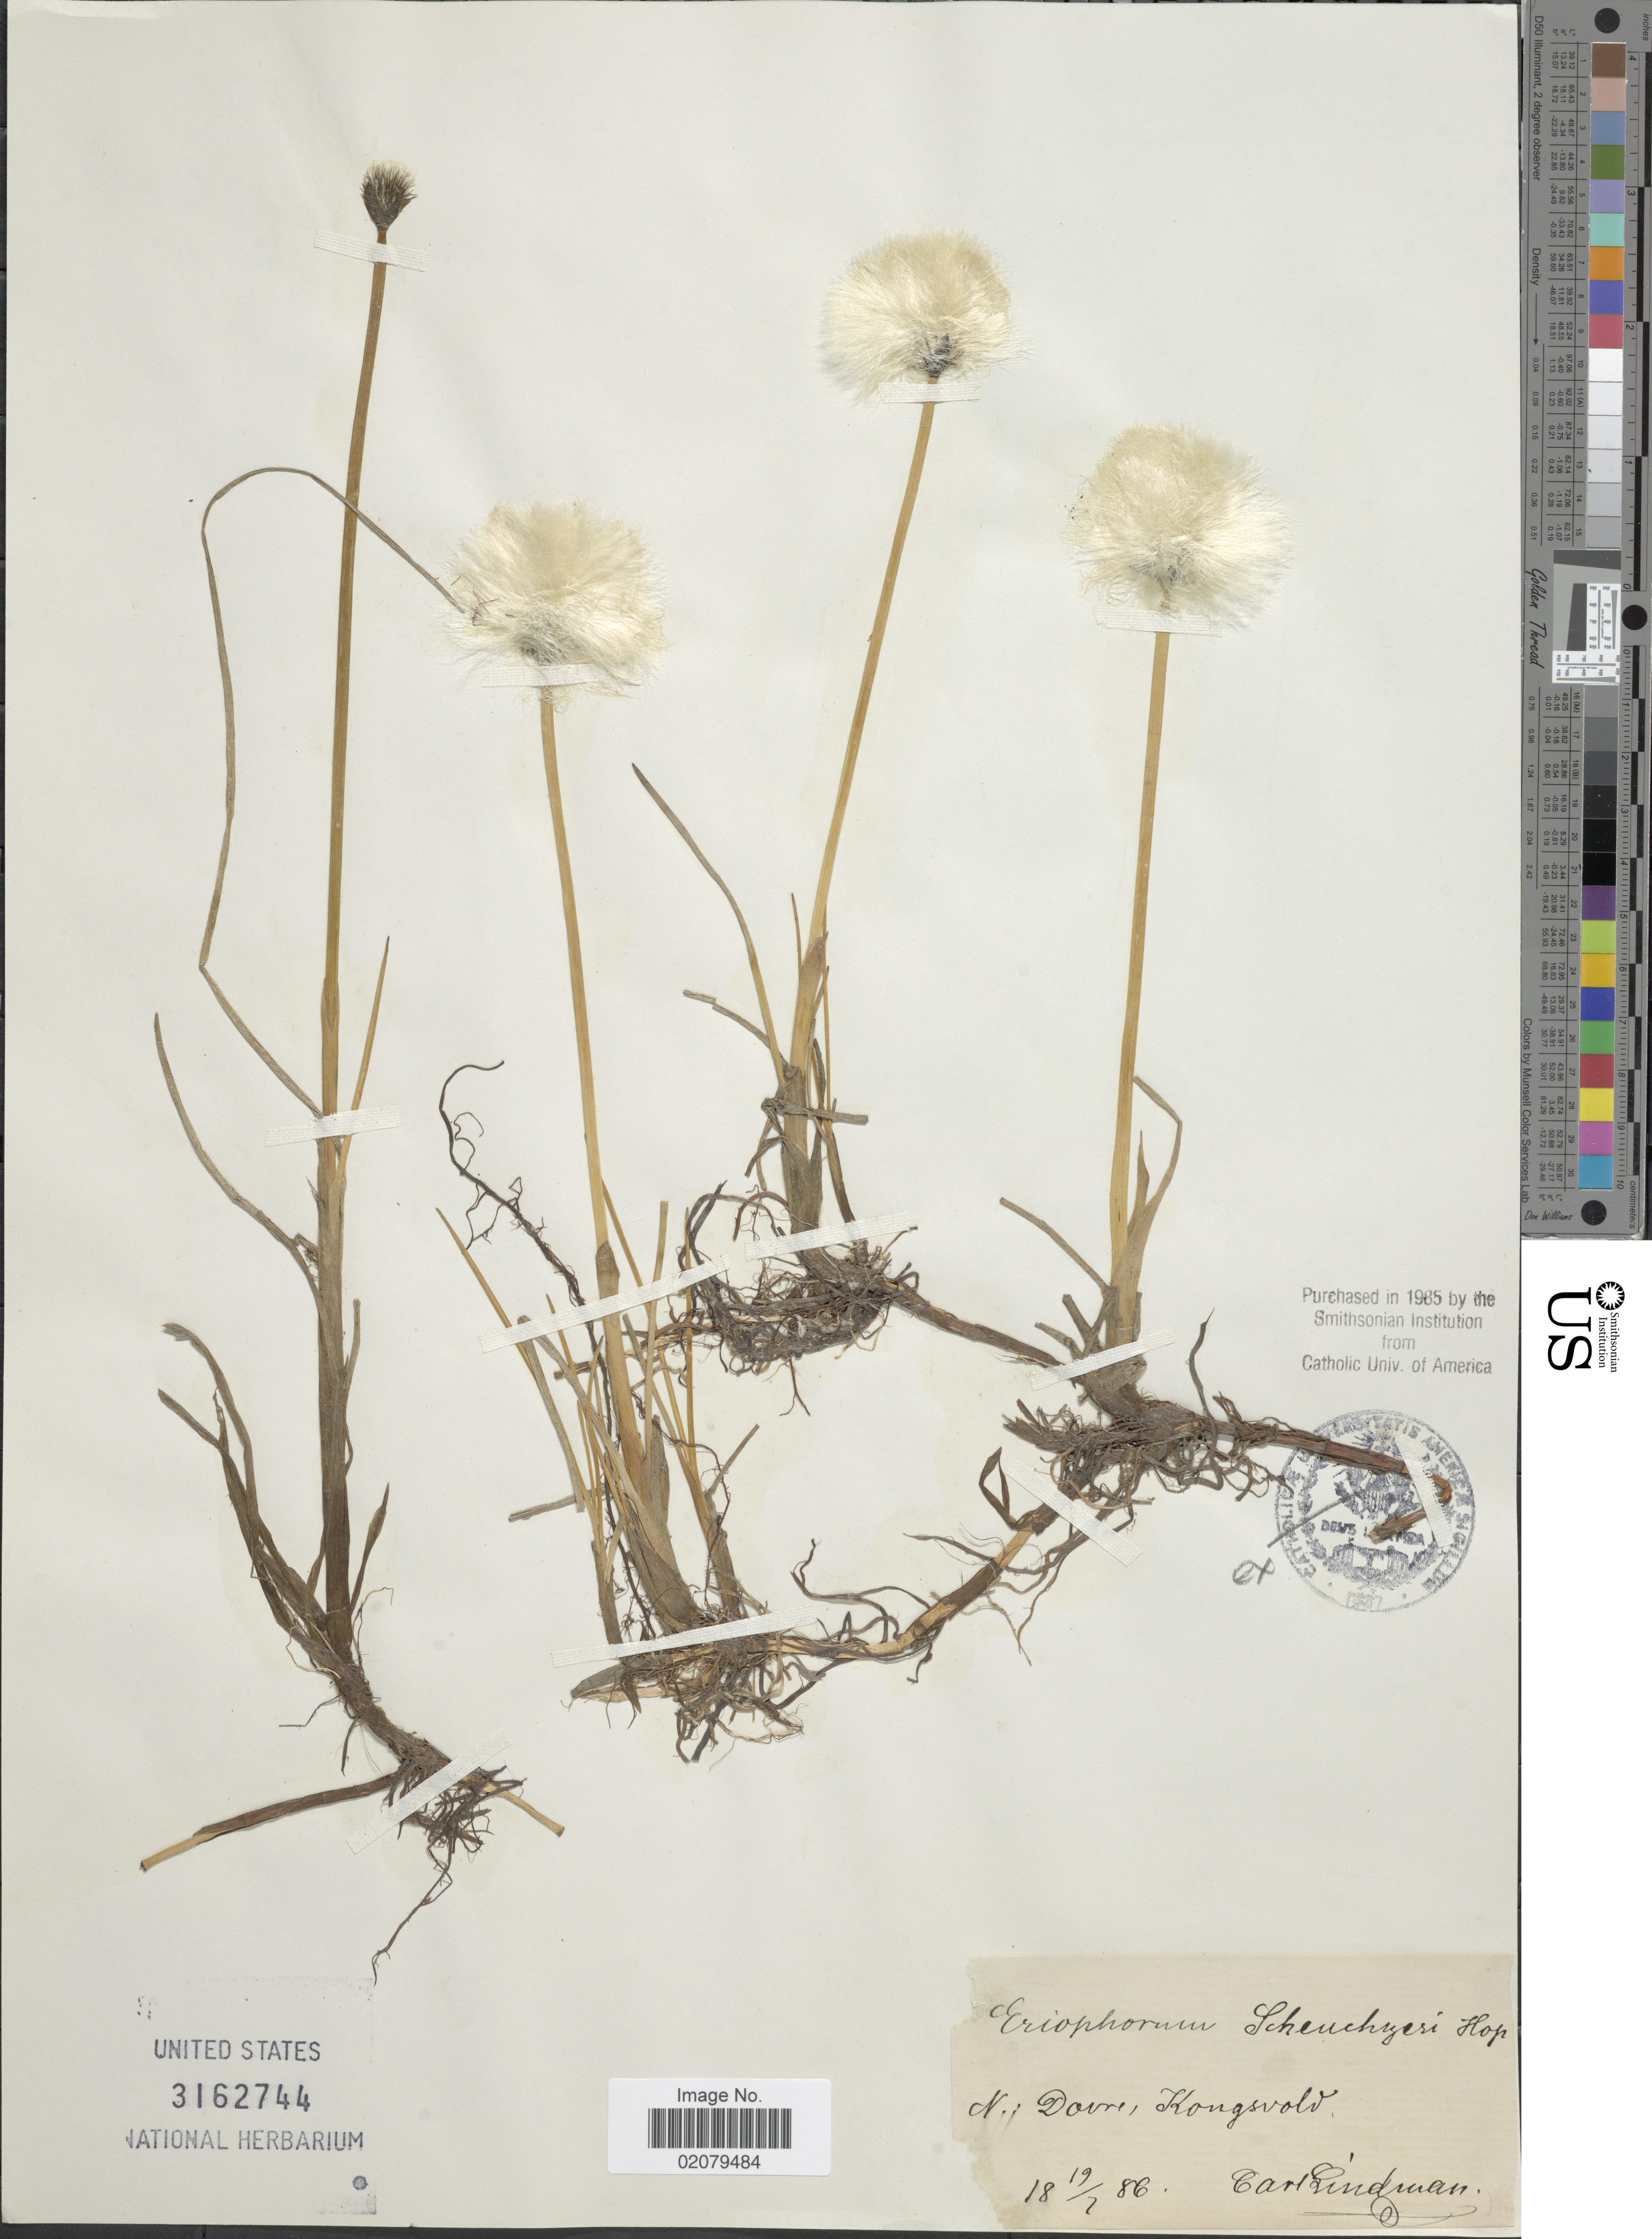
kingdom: Plantae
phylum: Tracheophyta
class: Liliopsida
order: Poales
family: Cyperaceae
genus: Eriophorum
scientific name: Eriophorum scheuchzeri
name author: Hoppe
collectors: C. A. M. Lindman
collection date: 1886-02-19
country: Norway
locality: N.: Dovre Kongsvold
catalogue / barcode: US 3162744